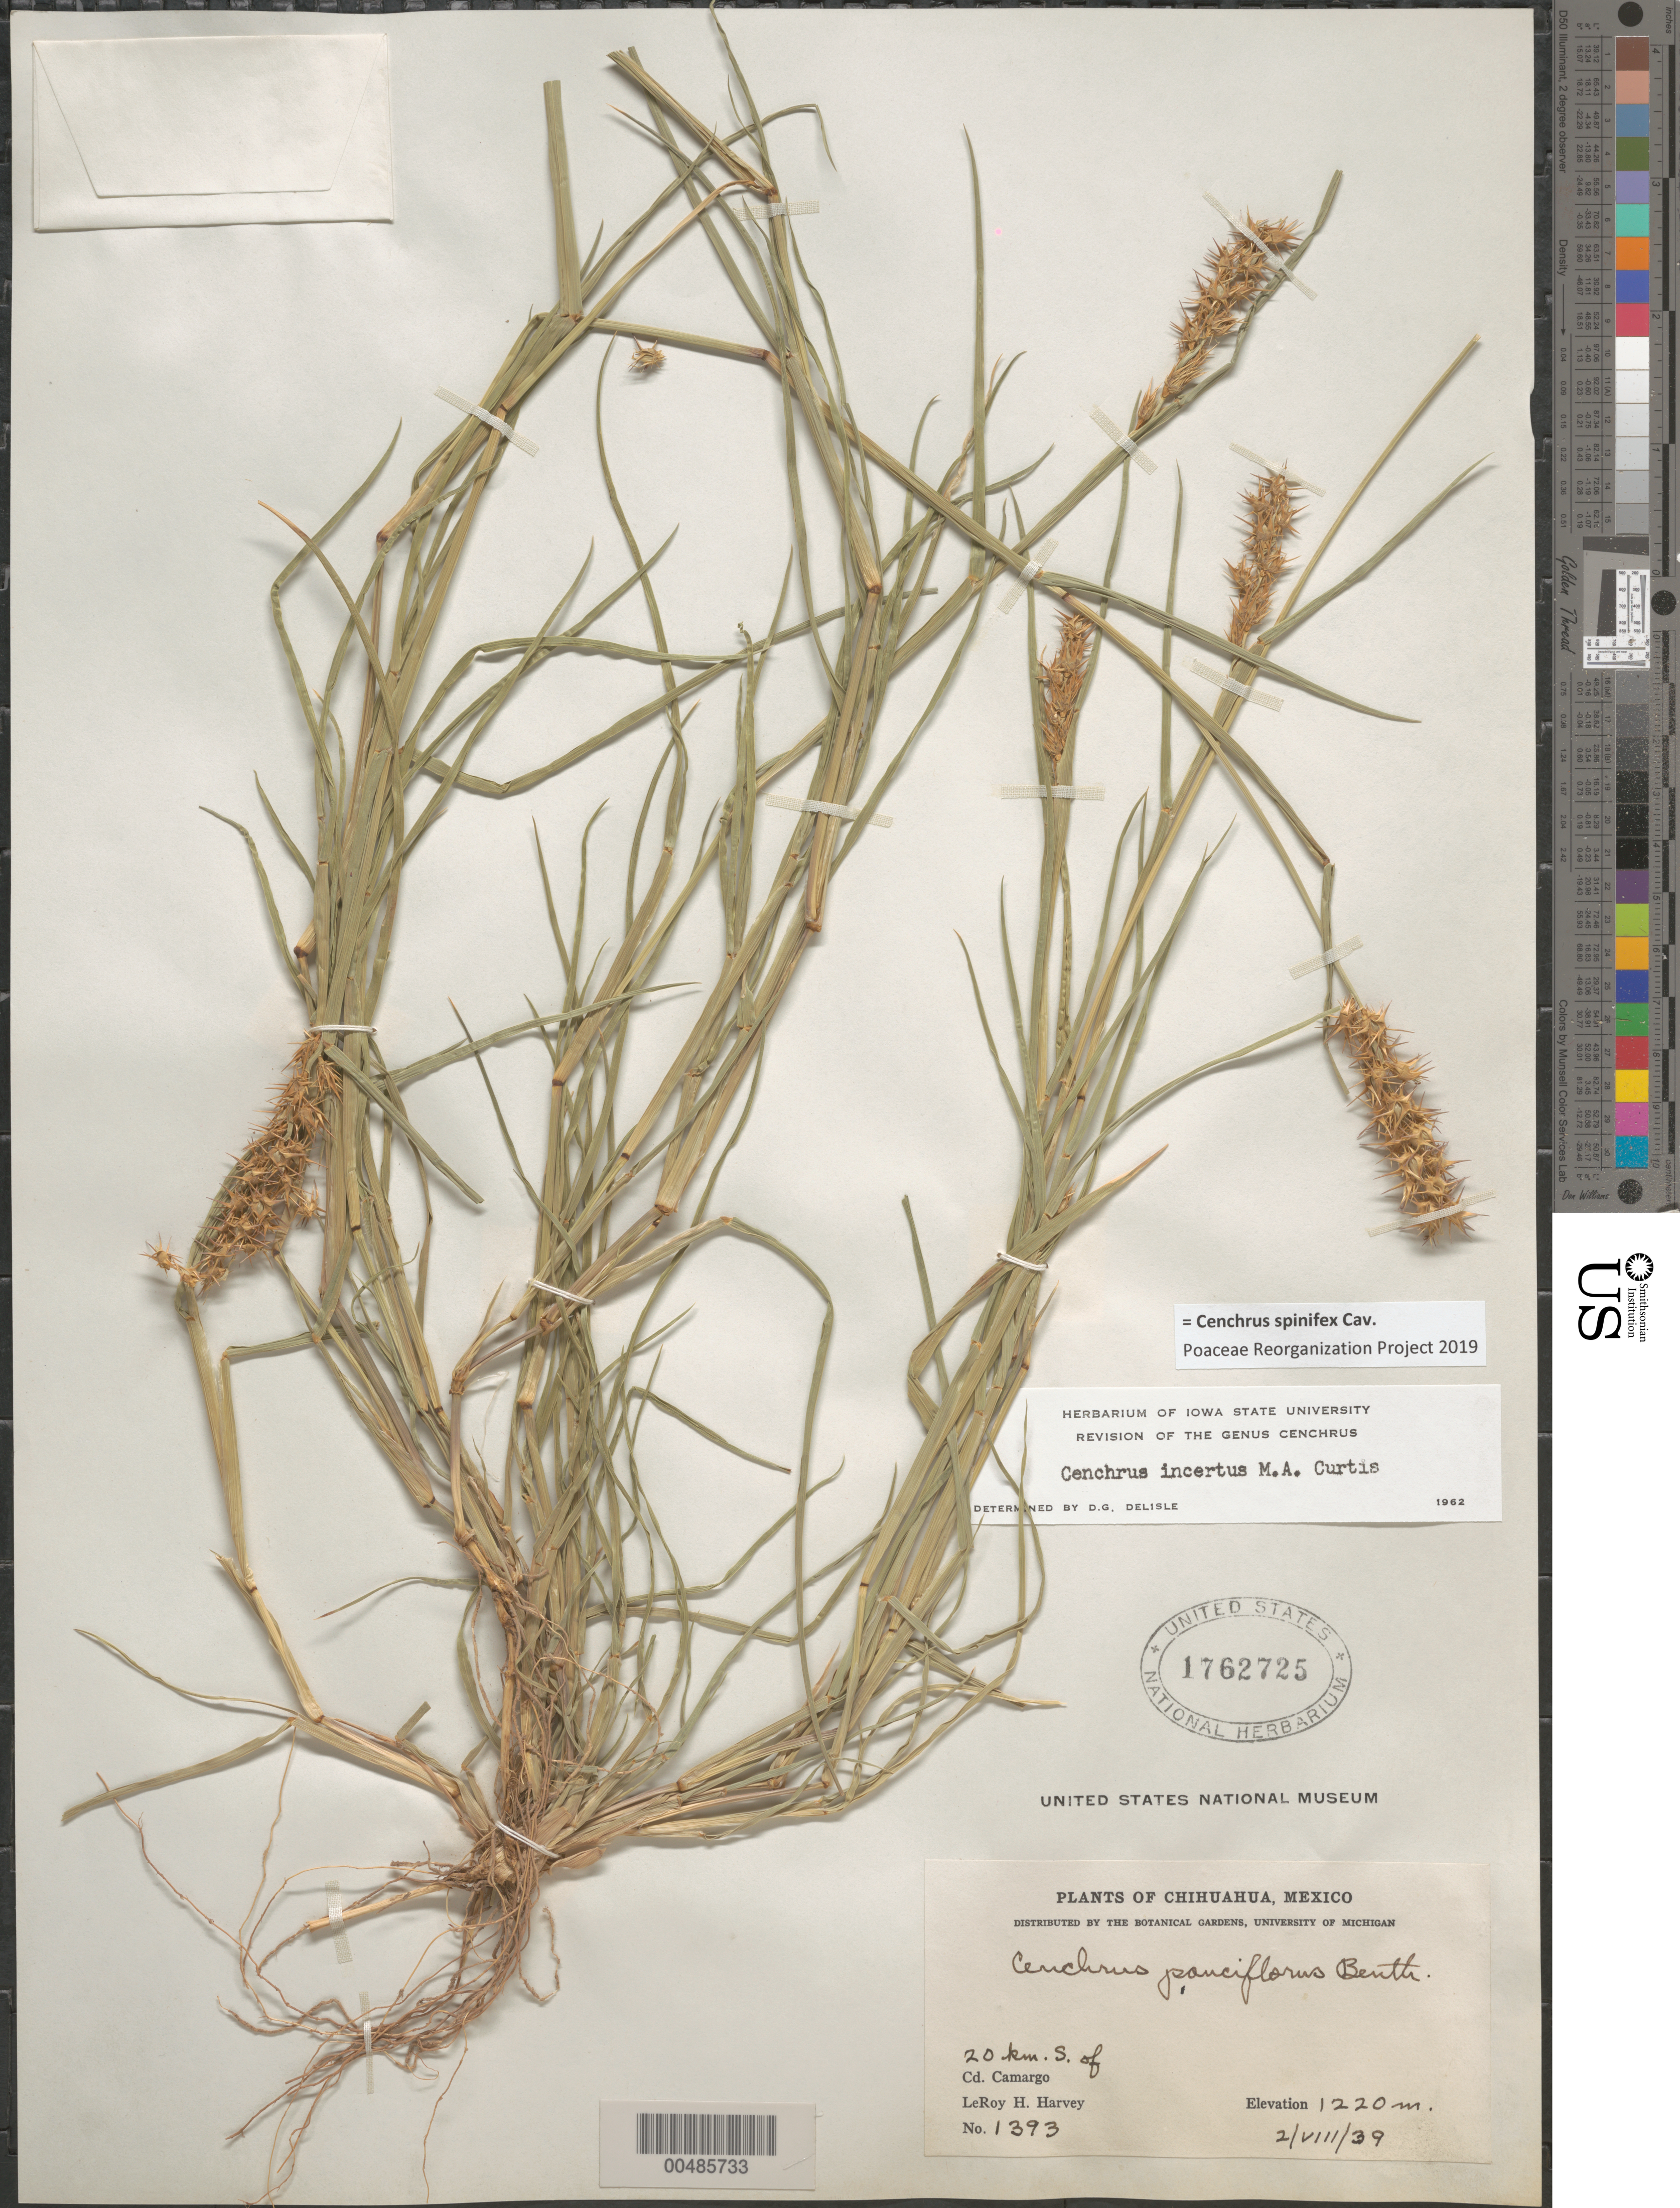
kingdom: Plantae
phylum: Tracheophyta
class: Liliopsida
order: Poales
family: Poaceae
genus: Cenchrus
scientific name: Cenchrus spinifex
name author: Cav.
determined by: Poaceae Reorganization Project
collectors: L. H. Harvey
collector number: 1393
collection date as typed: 2 Aug 1939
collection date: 1939-08-02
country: Mexico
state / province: Chihuahua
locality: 20 km S of Cd. Camargo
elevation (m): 1220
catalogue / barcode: US 1762725